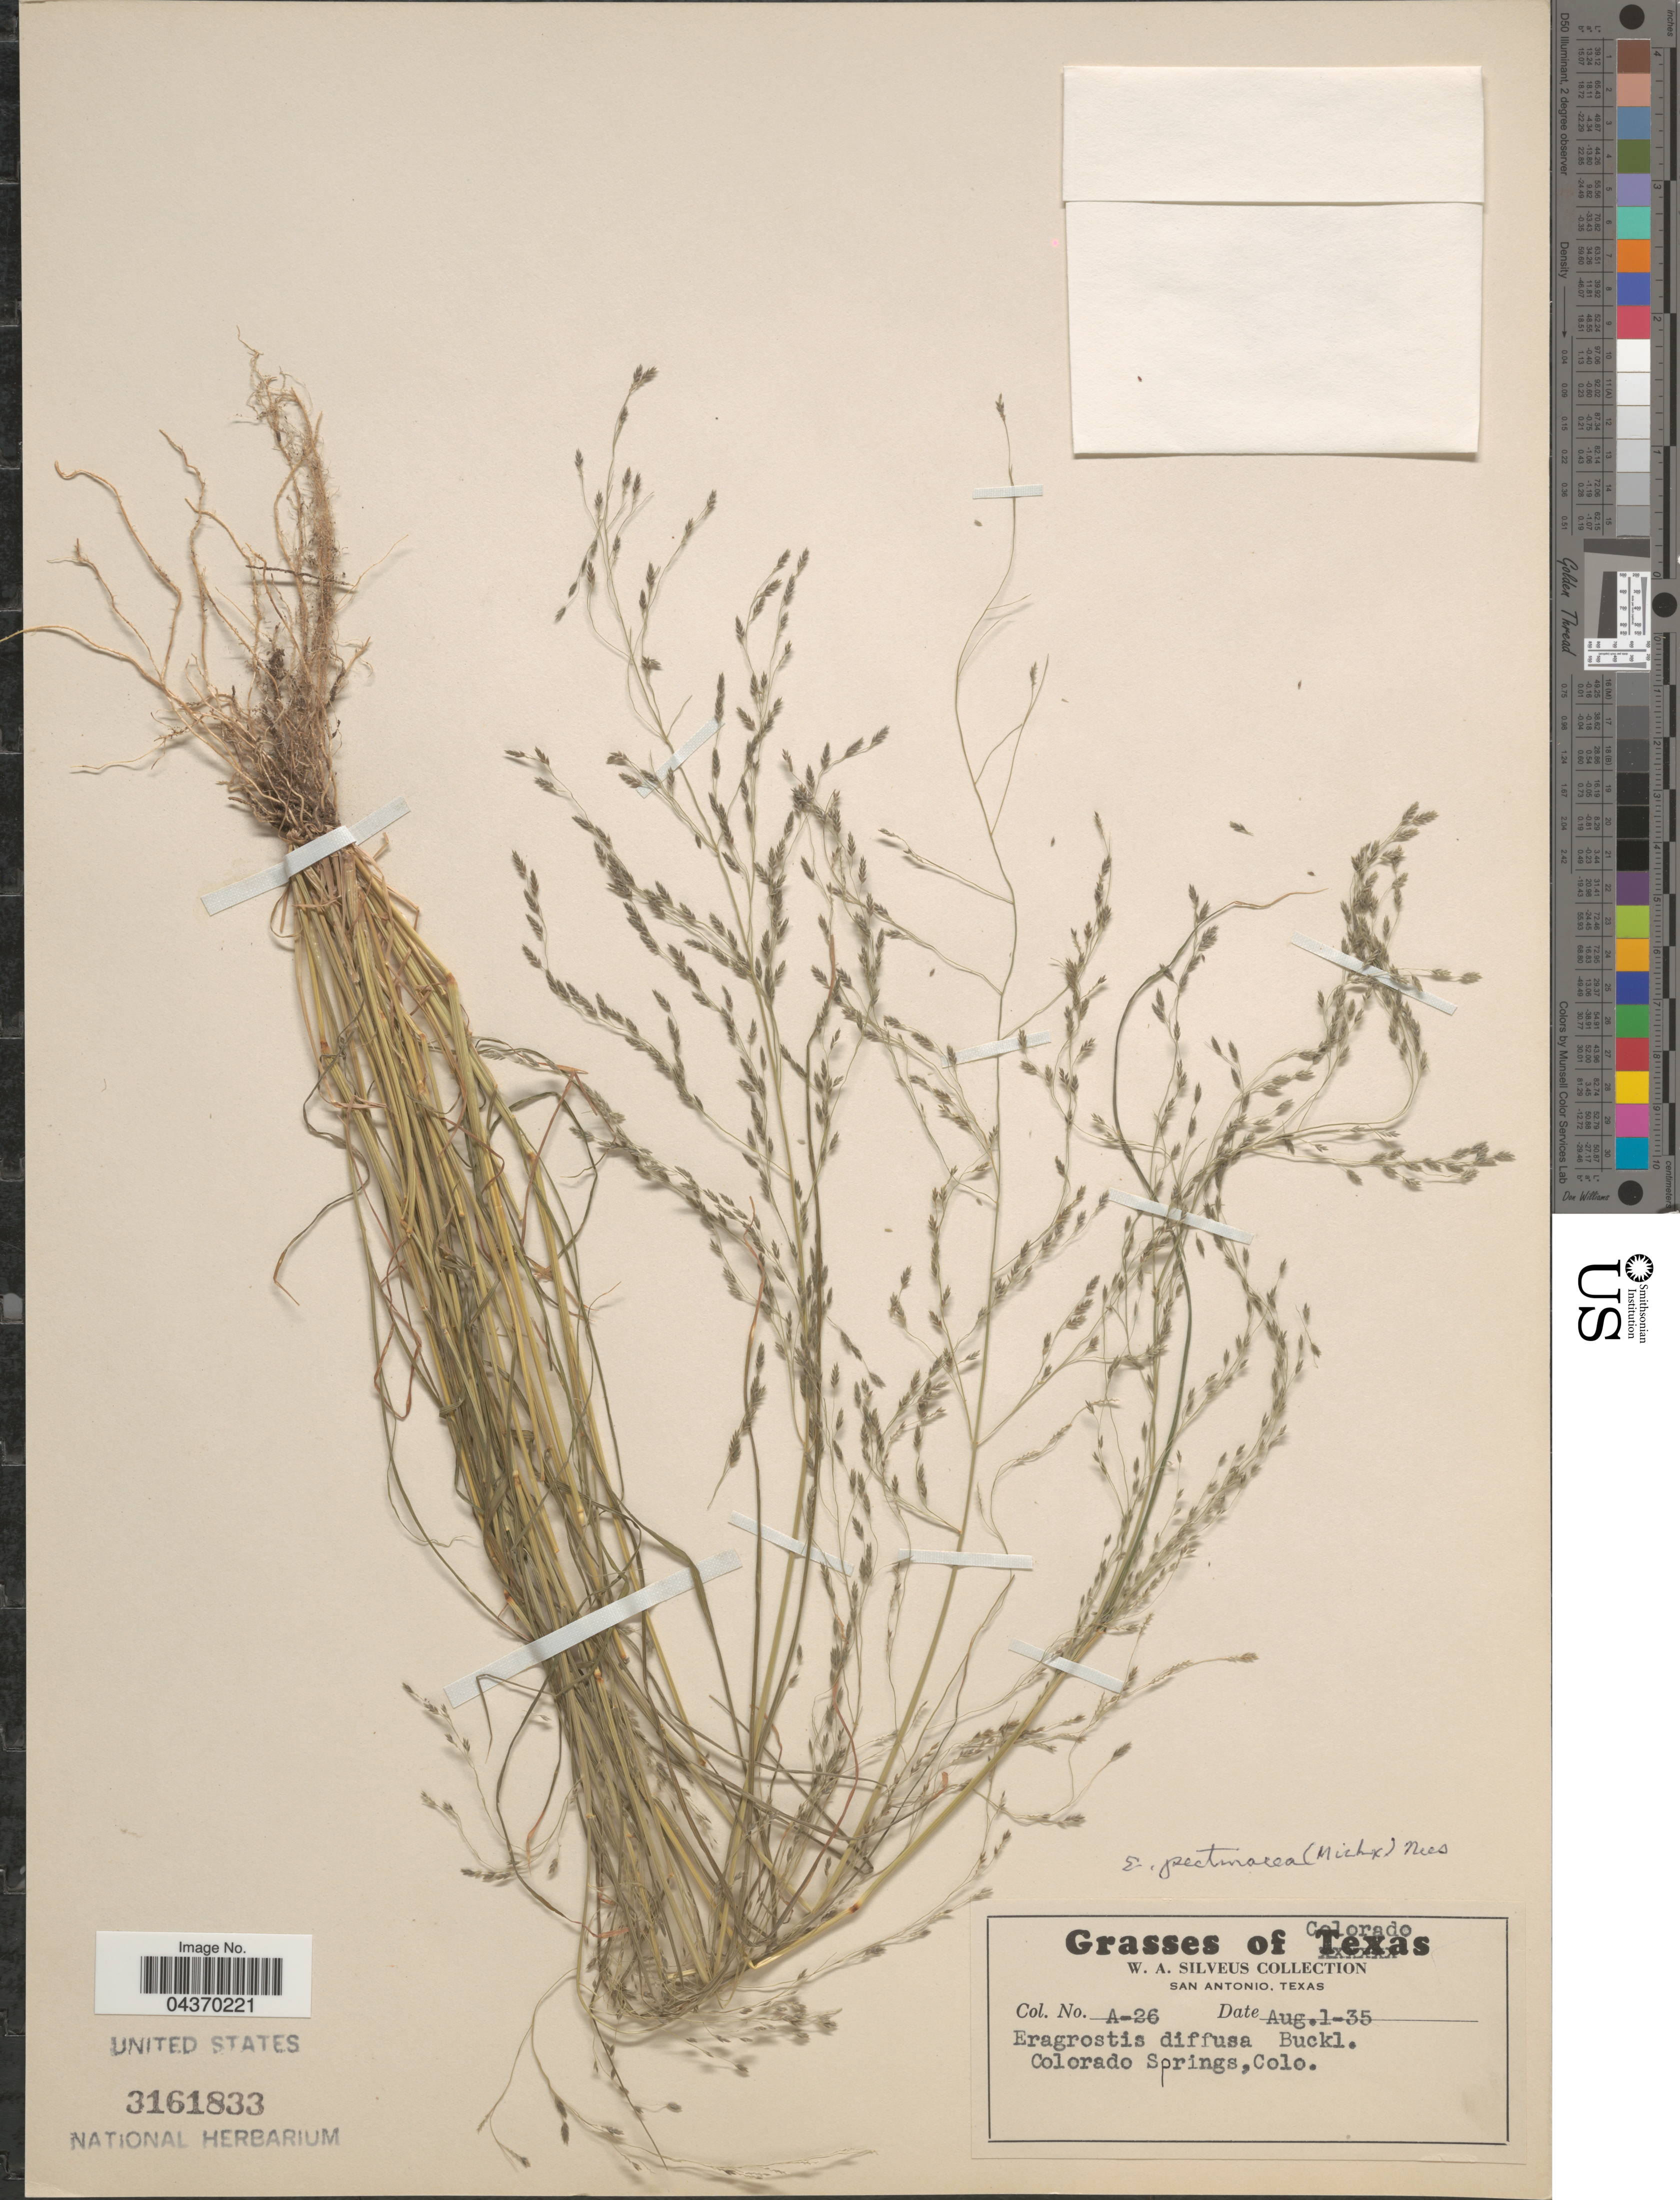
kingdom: Plantae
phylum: Tracheophyta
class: Liliopsida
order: Poales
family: Poaceae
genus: Eragrostis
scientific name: Eragrostis pectinacea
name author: (Michx.) Nees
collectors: W. Silveus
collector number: A-26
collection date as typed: Transcribed d/m/y: 1/8/35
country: United States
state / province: Colorado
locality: Colorado Springs.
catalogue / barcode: US 3161833